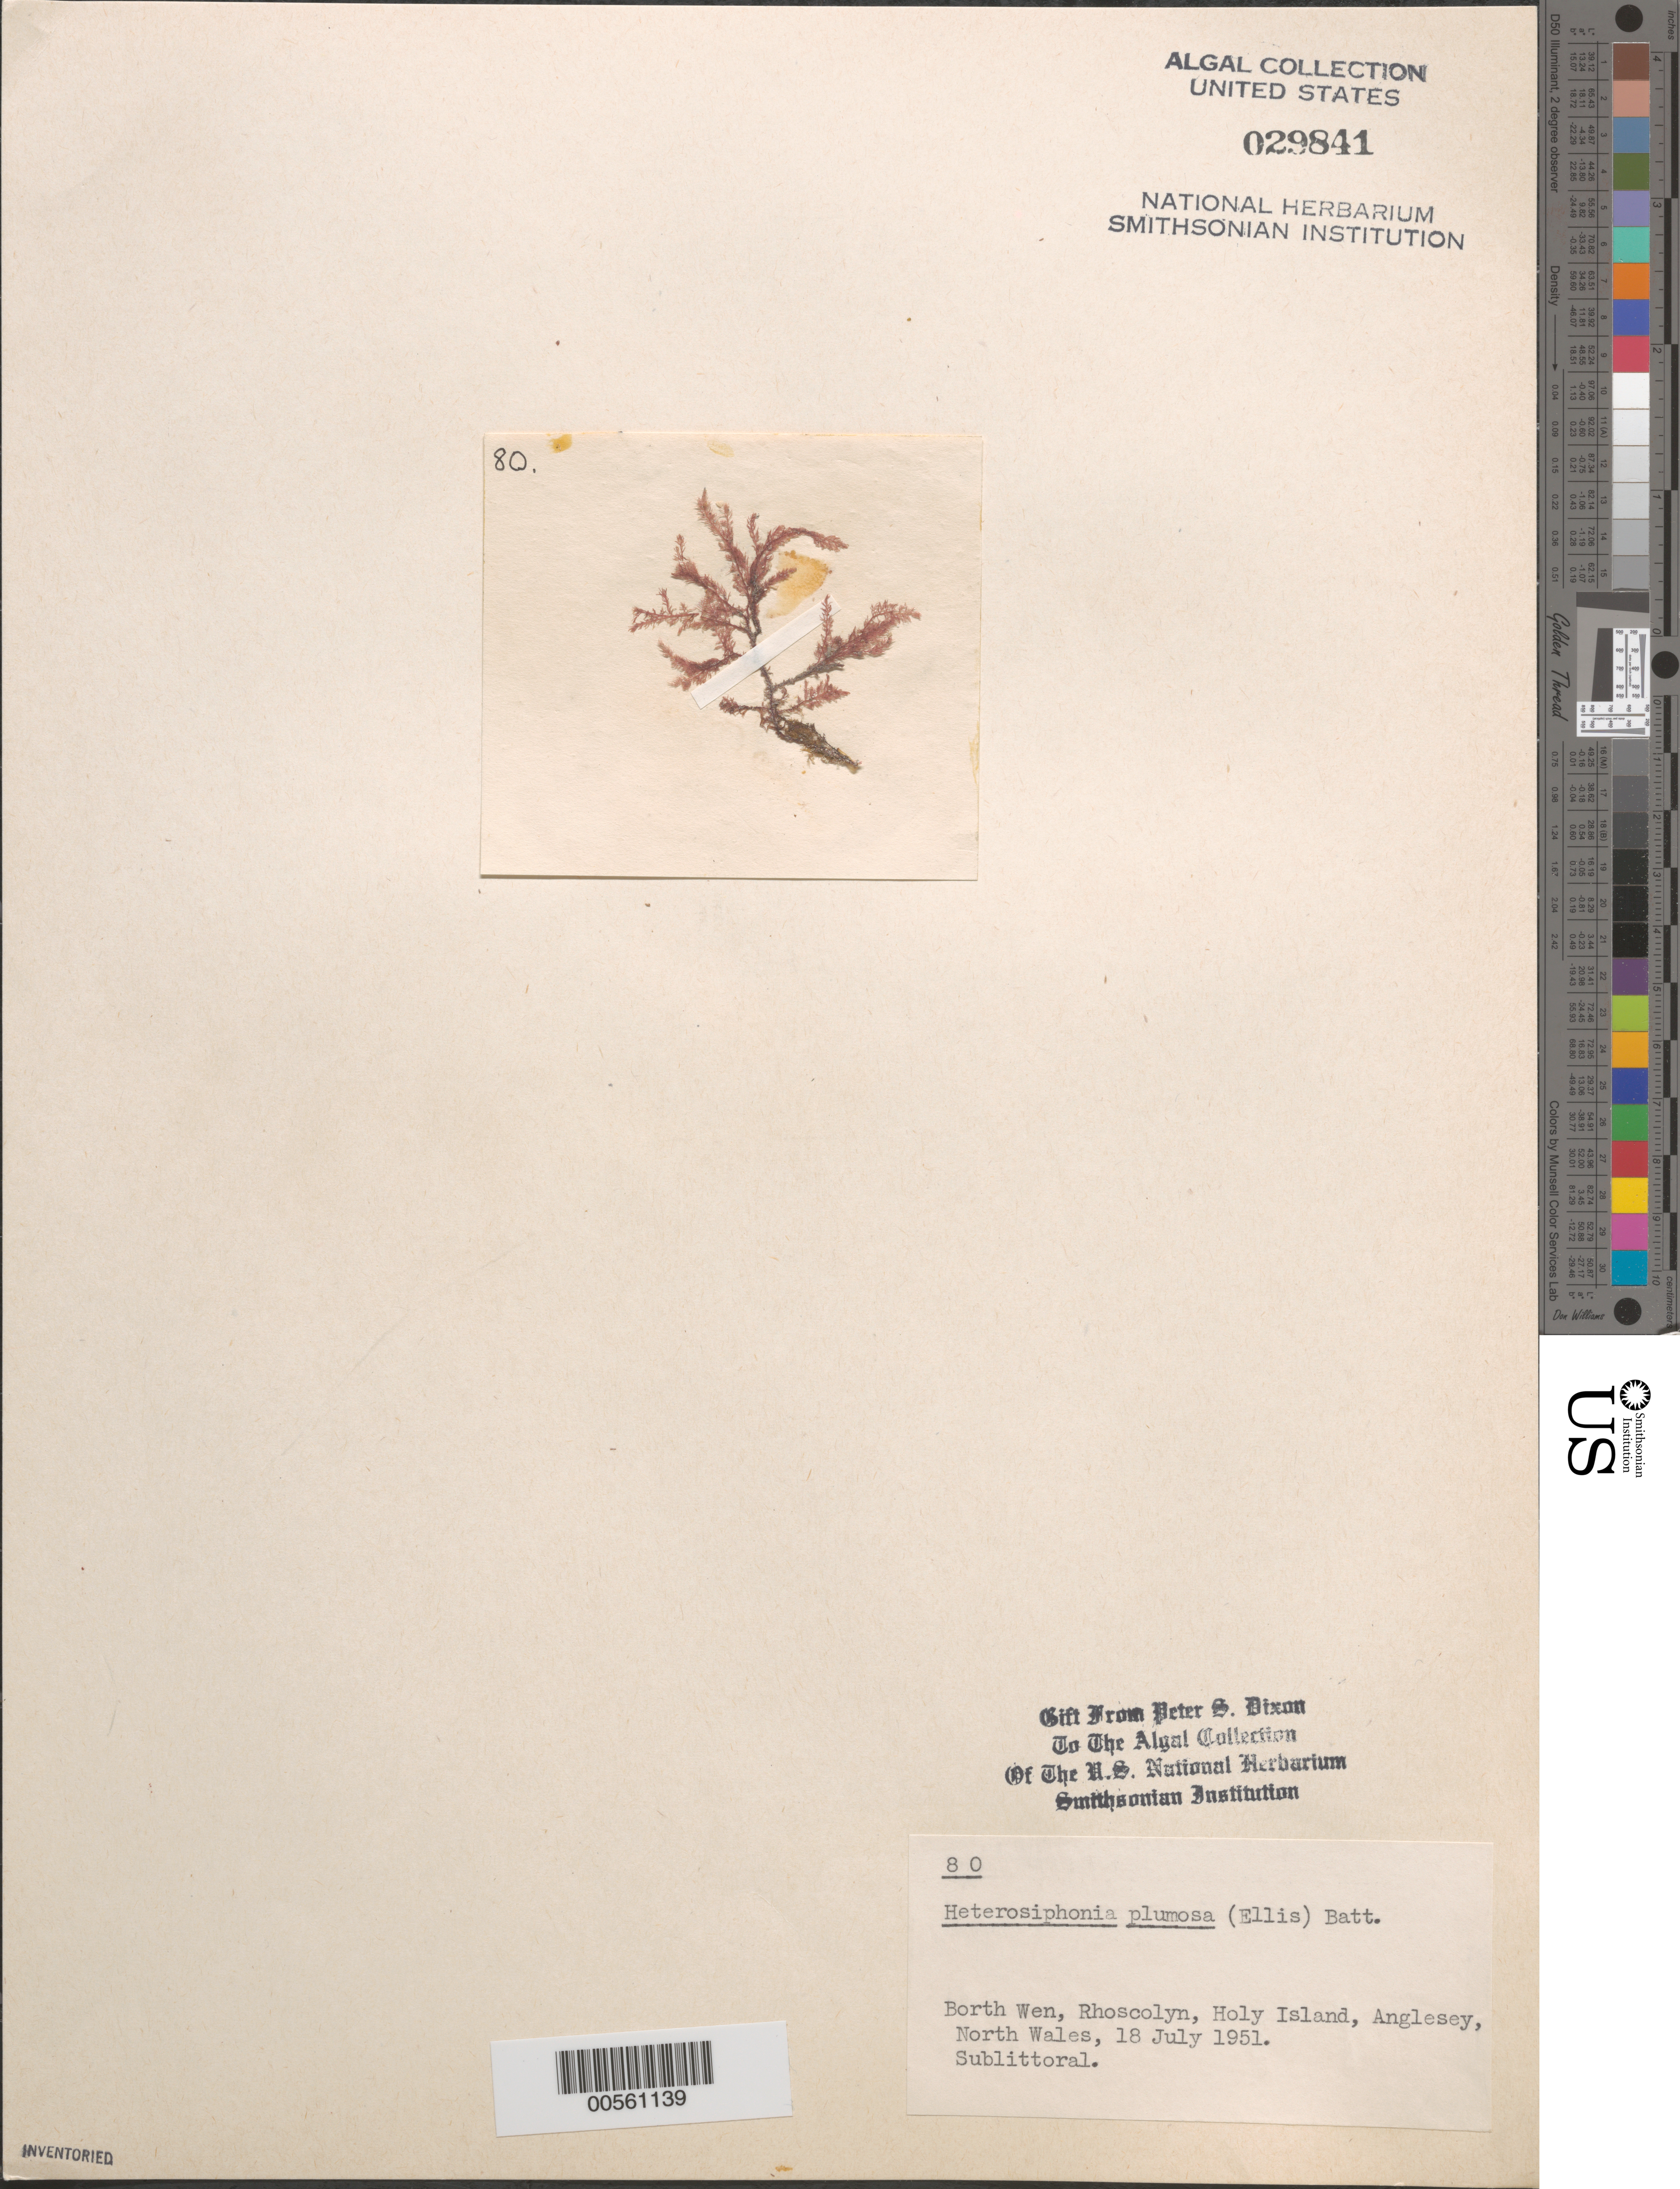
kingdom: Plantae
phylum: Rhodophyta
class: Florideophyceae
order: Ceramiales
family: Dasyaceae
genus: Heterosiphonia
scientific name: Heterosiphonia plumosa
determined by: Dixon, P. S.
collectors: P. S. Dixon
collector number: PSD 80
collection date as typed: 18 Jul 1951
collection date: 1951-07-18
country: United Kingdom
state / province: Wales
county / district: Gwynedd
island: Anglesey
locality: Borth Wen, Rhoscolyn, Holy Island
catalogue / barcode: US 29841